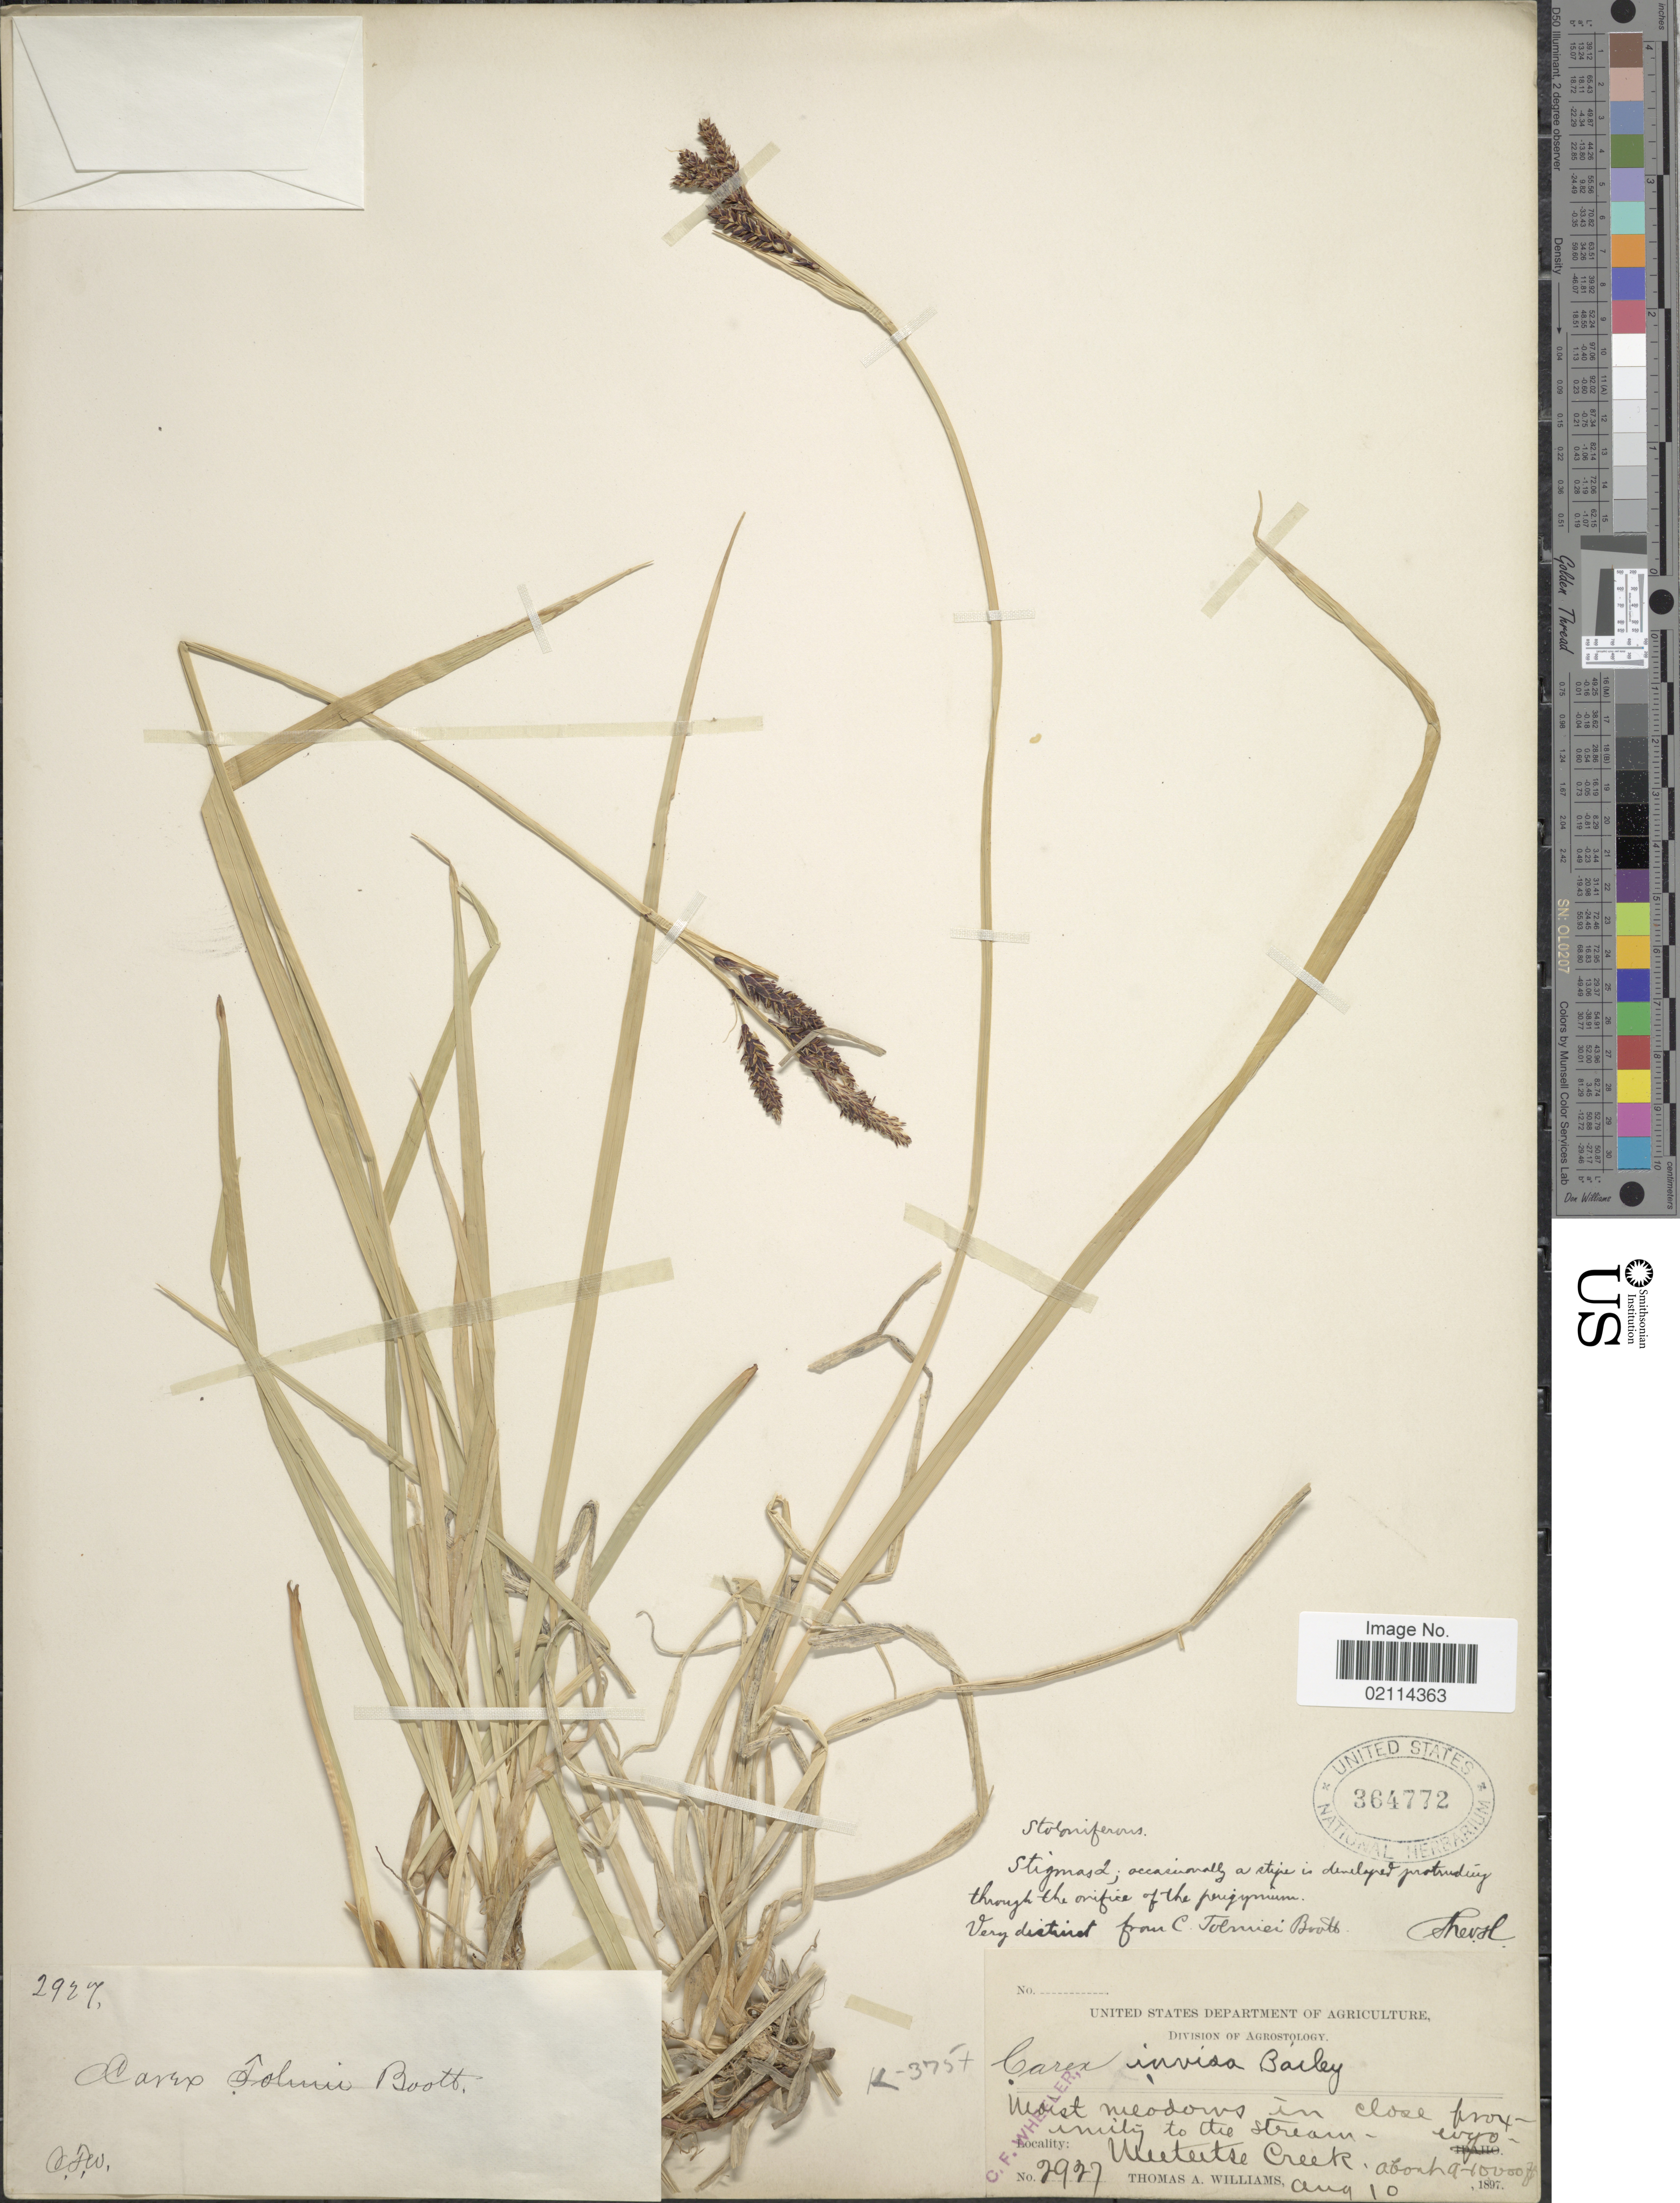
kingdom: Plantae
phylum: Tracheophyta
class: Liliopsida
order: Poales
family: Cyperaceae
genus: Carex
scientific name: Carex spectabilis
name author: Dewey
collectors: T. A. Williams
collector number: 2927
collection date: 1897-08-10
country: United States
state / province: Wyoming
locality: Moist meadows in close proximity to the stream, Meeteetse Creek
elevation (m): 2743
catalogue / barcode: US 364772